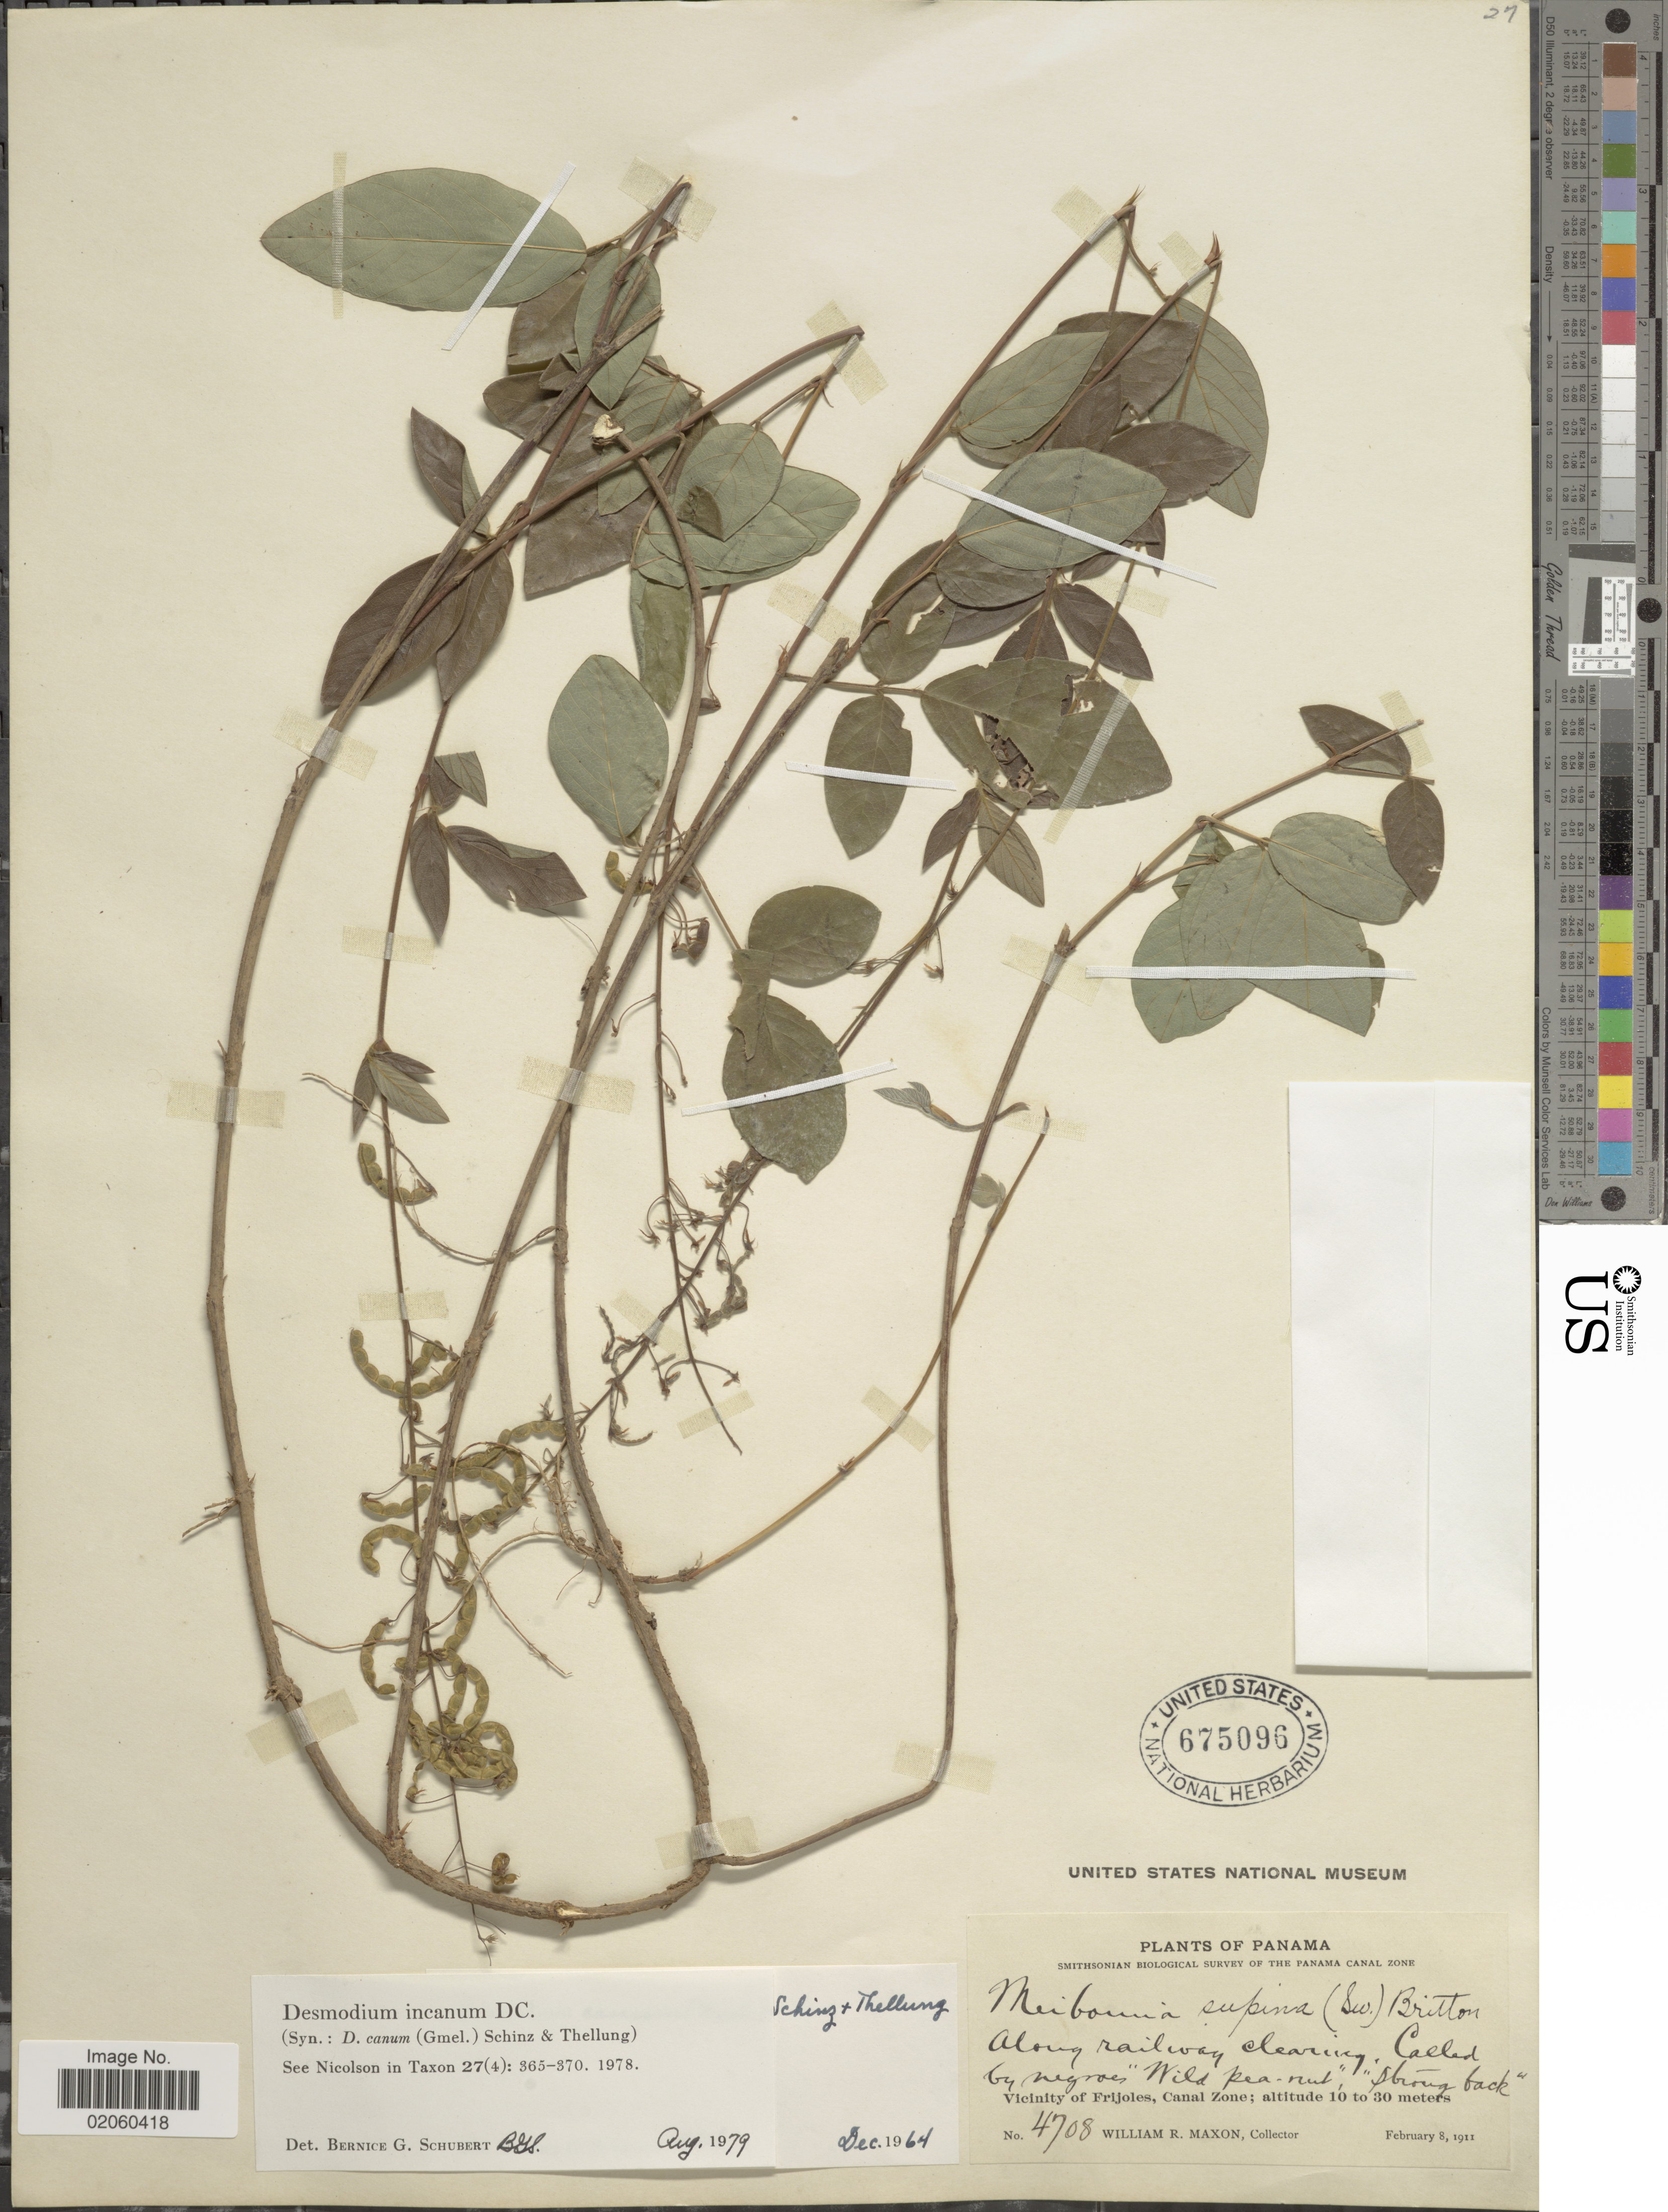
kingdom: Plantae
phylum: Tracheophyta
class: Magnoliopsida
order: Fabales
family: Fabaceae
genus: Desmodium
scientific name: Desmodium incanum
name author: (Sw.) DC.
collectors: W. R. Maxon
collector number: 4708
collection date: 1911-02-08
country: Panama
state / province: Colón / Panamá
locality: Vicinity of Frijoles, Canal Zone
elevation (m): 10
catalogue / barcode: US 675096